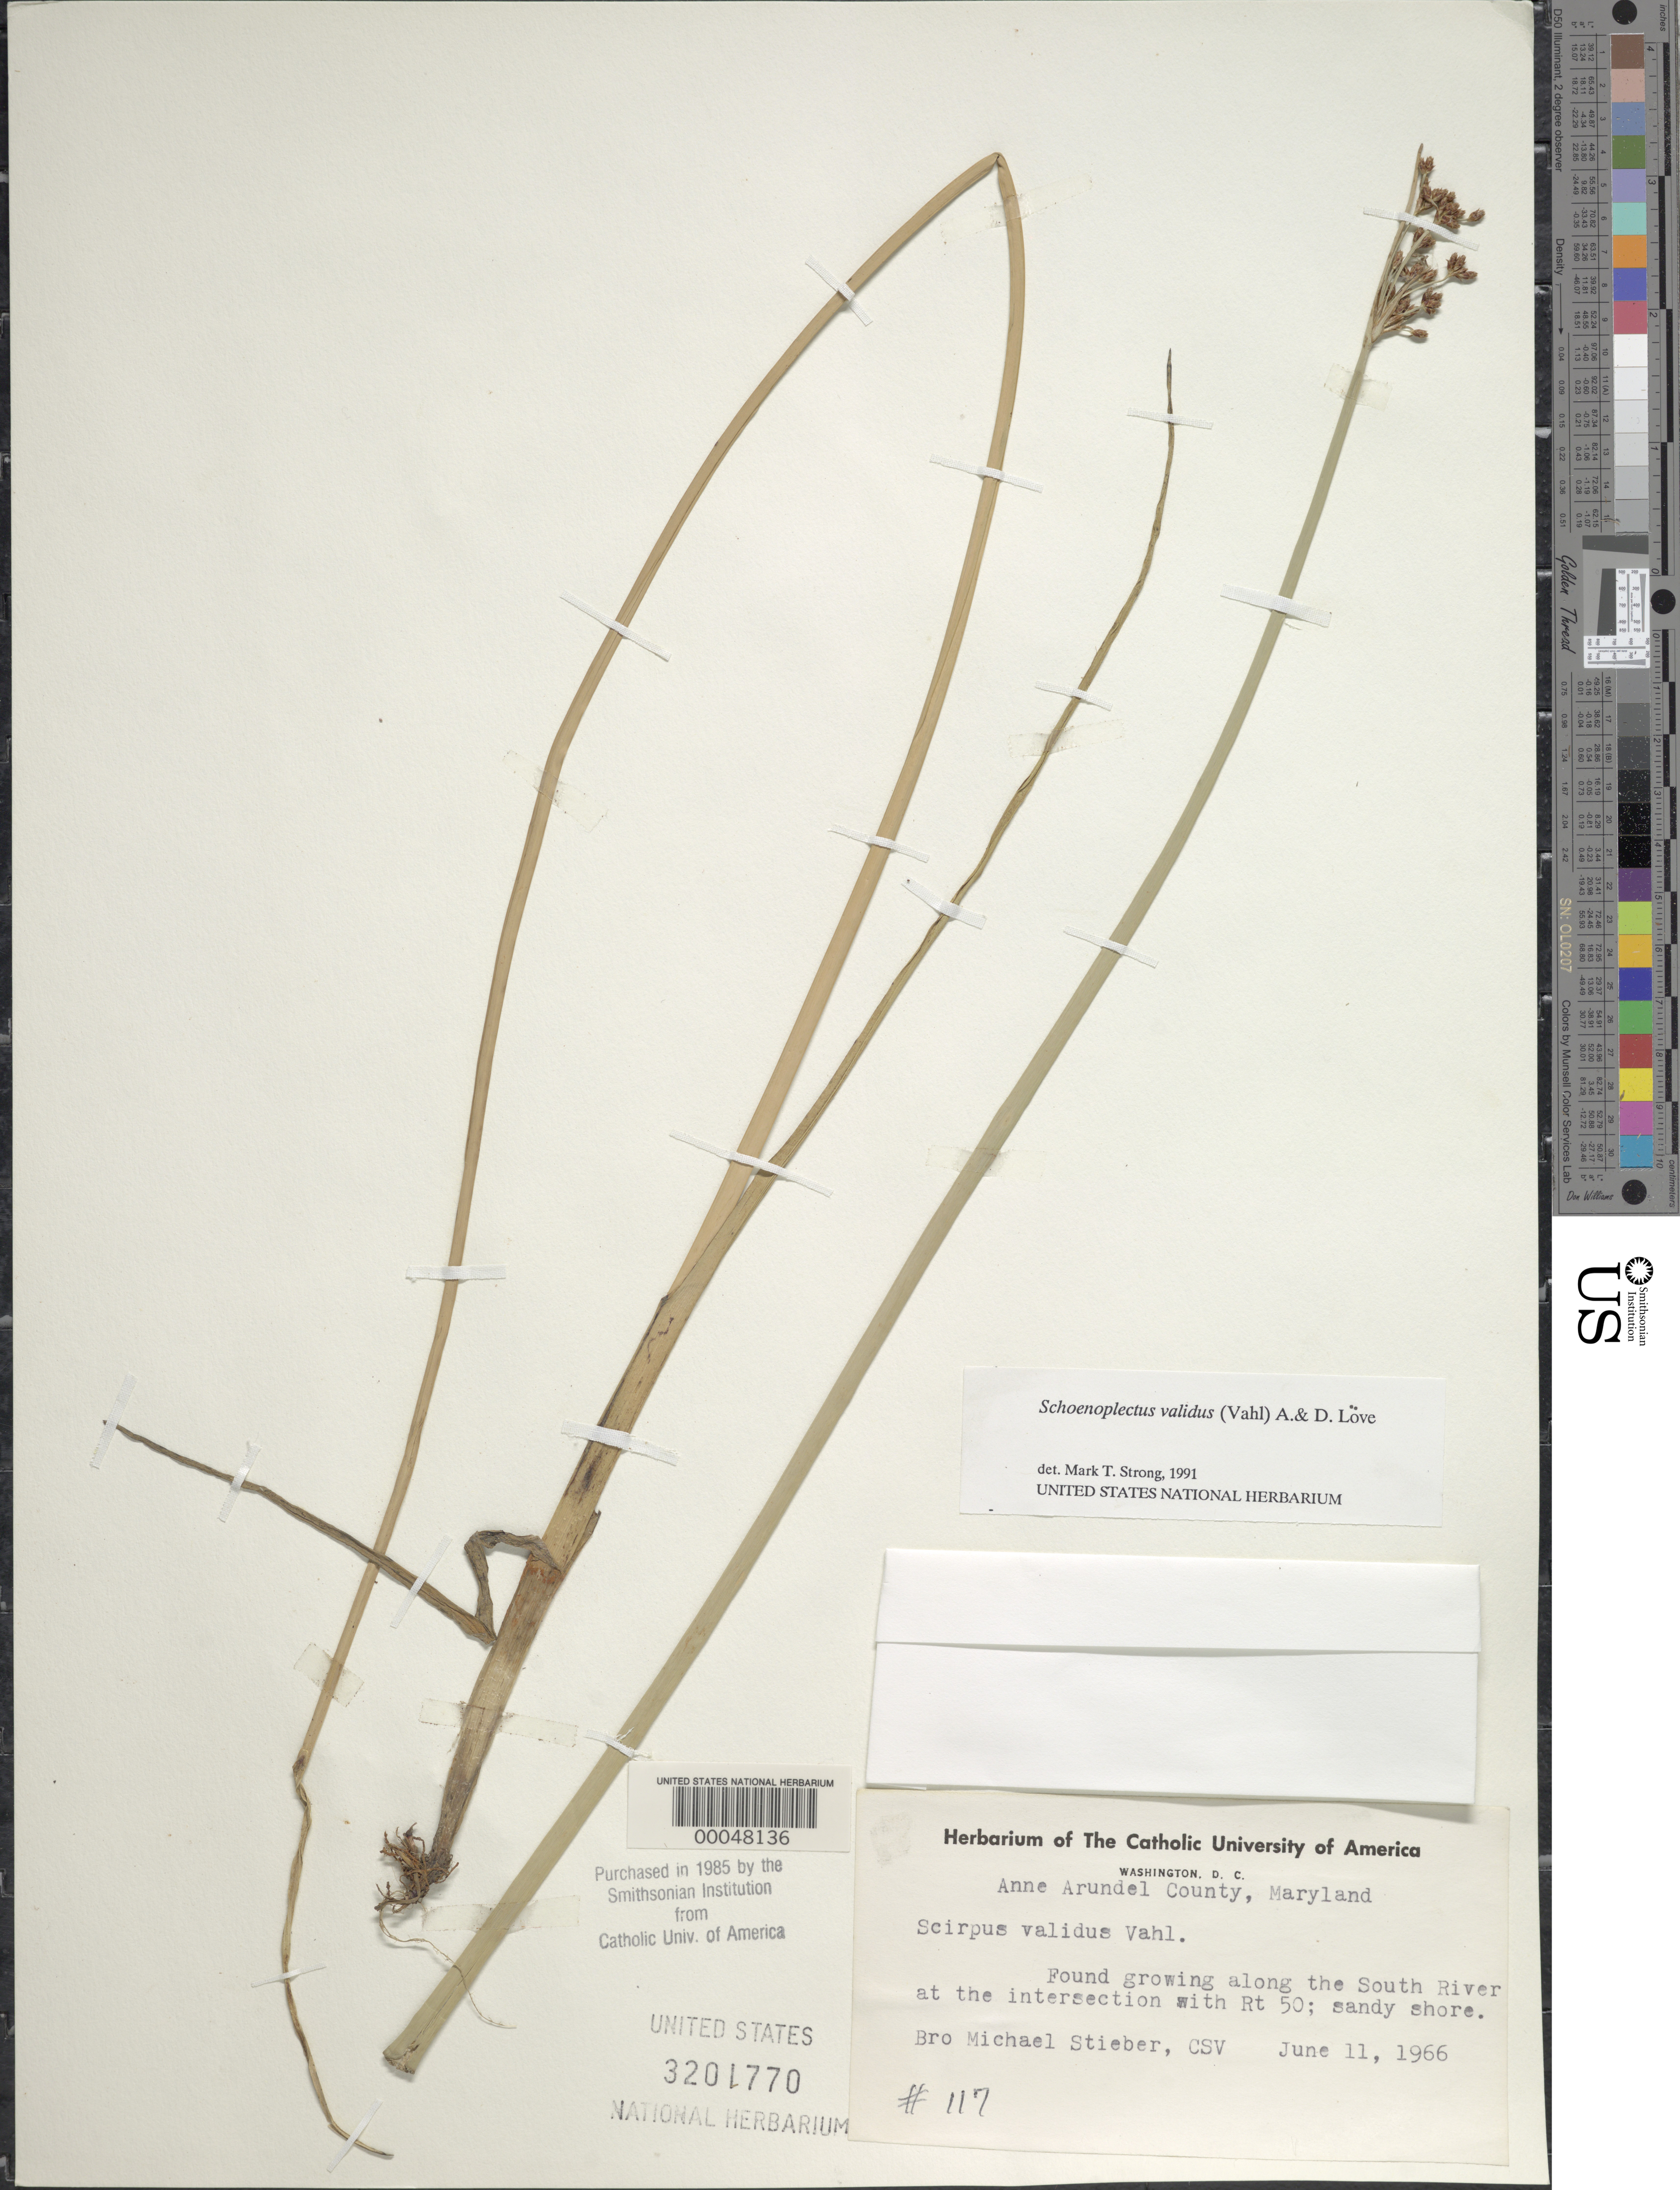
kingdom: Plantae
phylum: Tracheophyta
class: Liliopsida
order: Poales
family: Cyperaceae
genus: Schoenoplectus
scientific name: Schoenoplectus validus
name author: (Vahl) Á. Löve & D. Löve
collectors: M. T. Stieber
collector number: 117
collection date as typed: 11 Jun 1966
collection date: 1966-06-11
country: United States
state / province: Maryland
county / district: Anne Arundel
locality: South River at intersection with Route 50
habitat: Sandy shore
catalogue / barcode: US 3201770